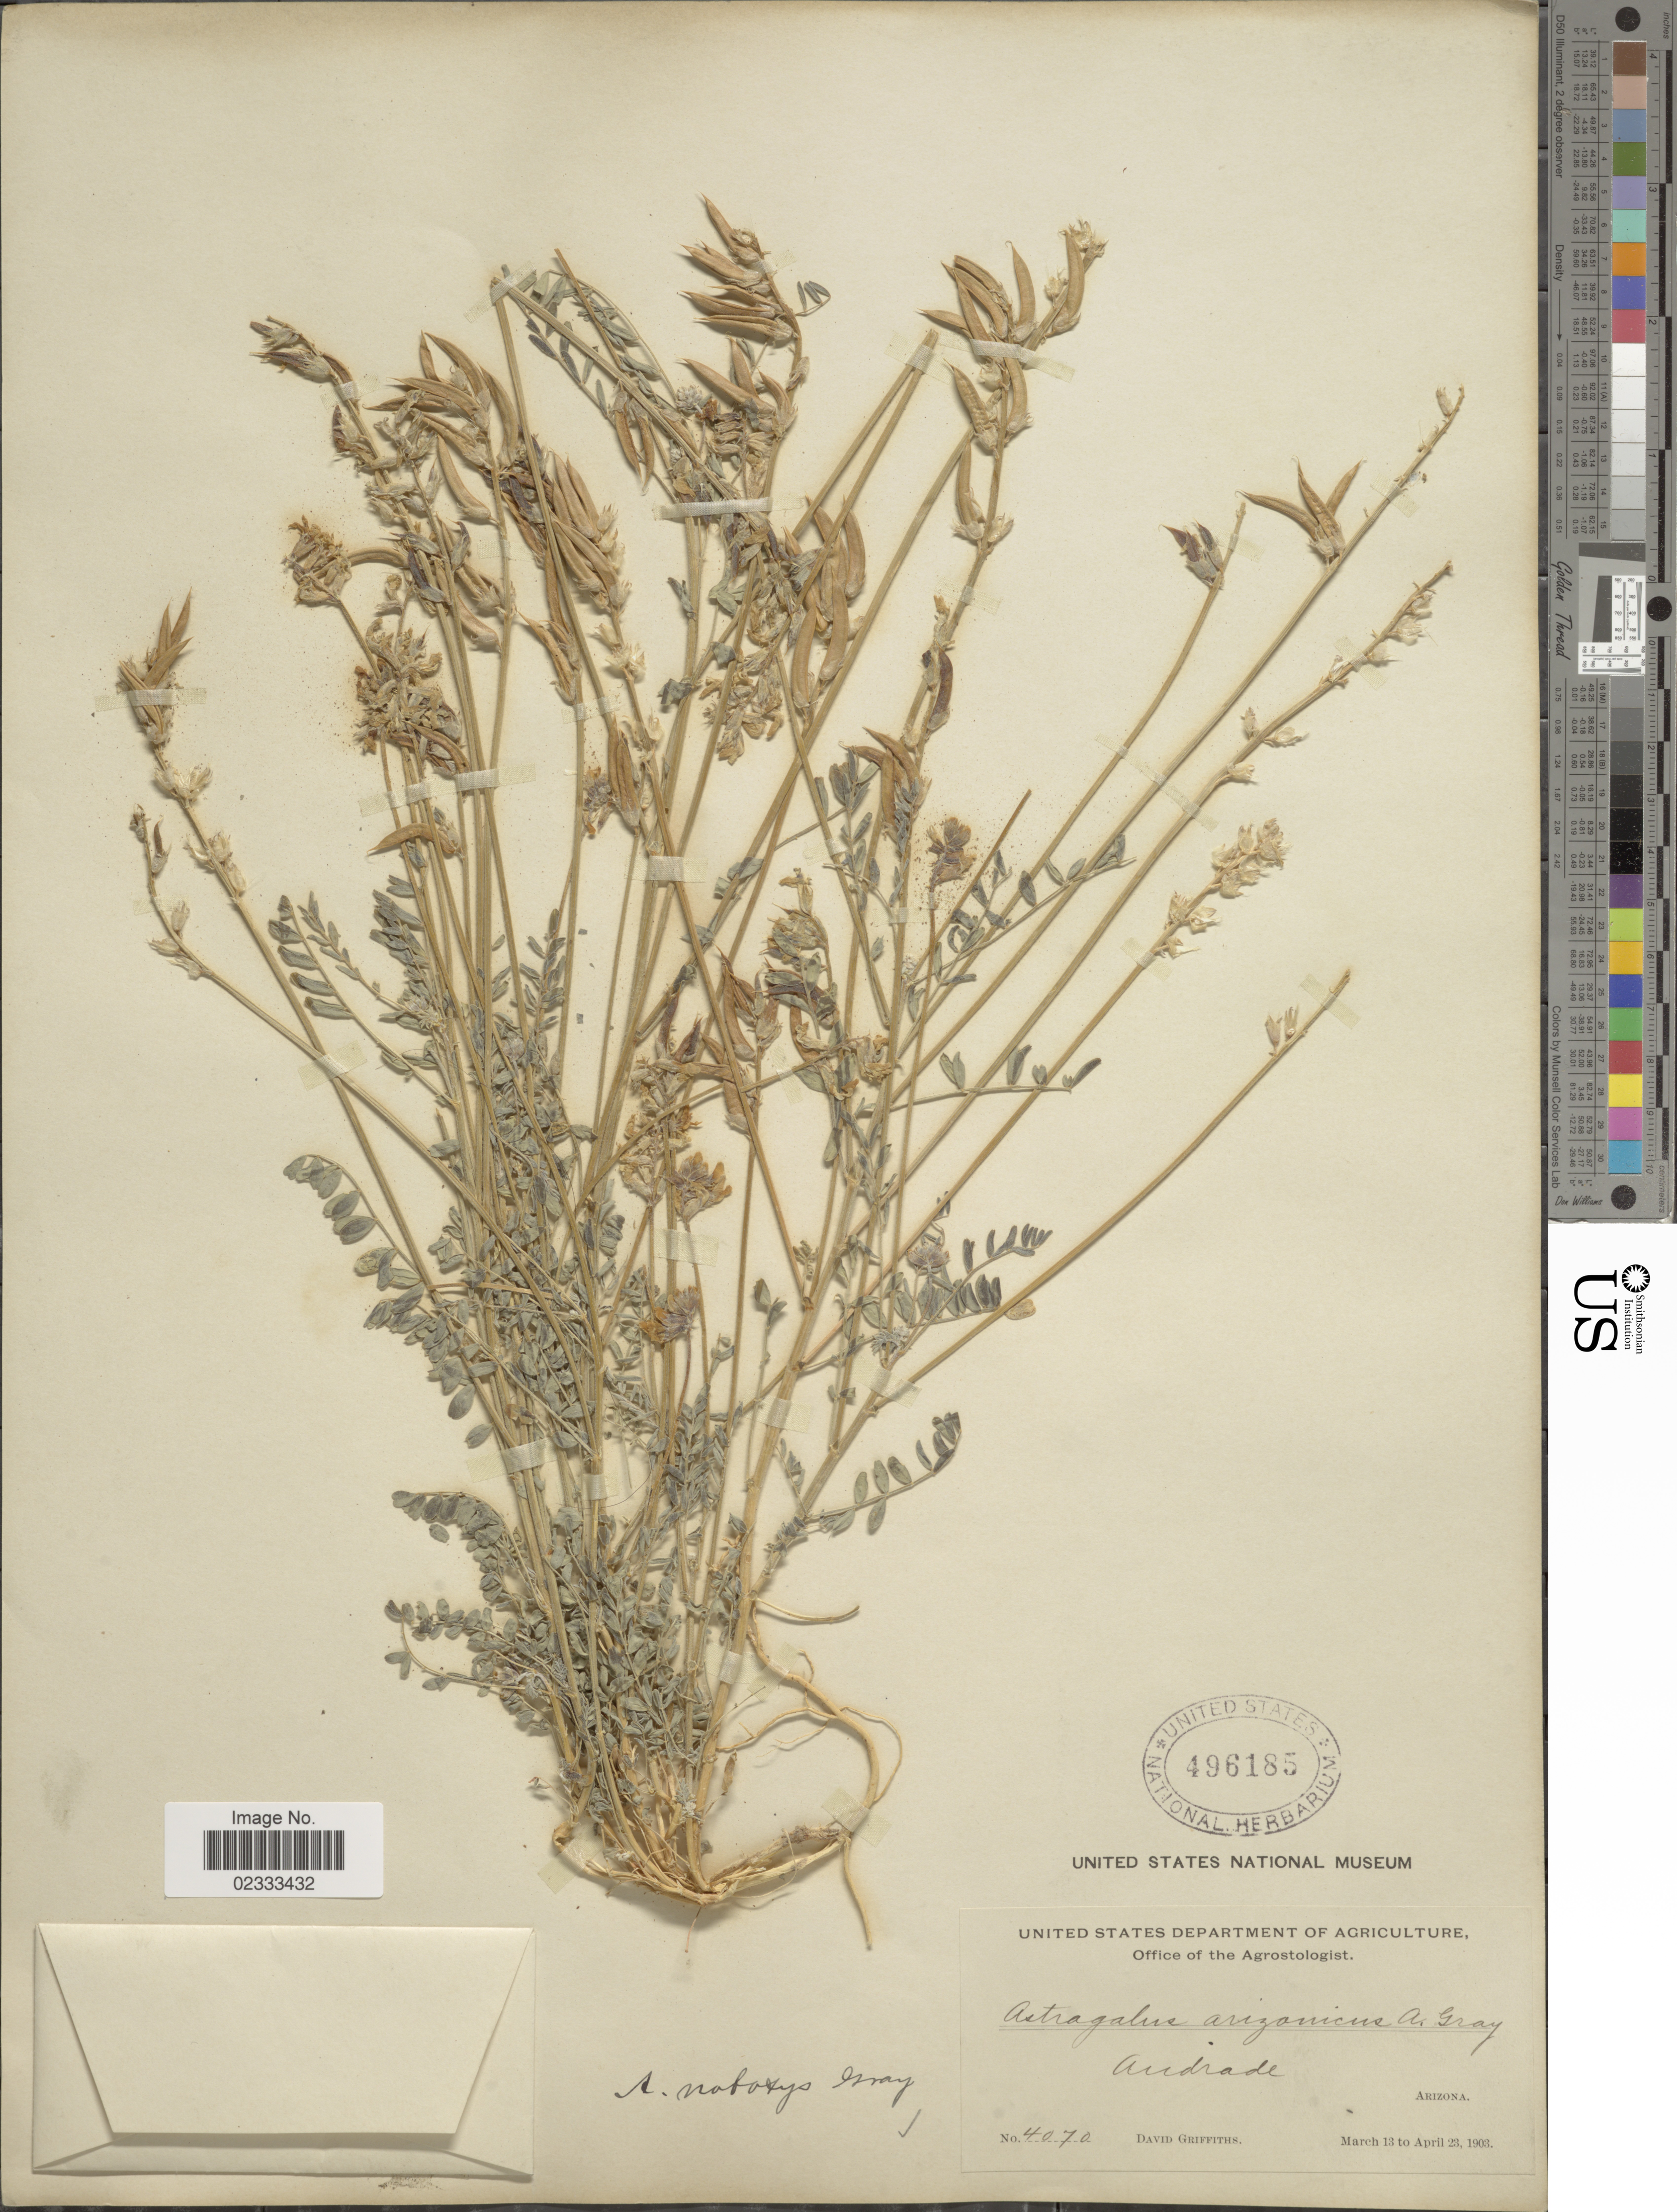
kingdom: Plantae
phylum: Tracheophyta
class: Magnoliopsida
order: Fabales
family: Fabaceae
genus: Astragalus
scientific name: Astragalus nothoxys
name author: A. Gray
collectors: D. Griffiths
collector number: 4070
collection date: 1903-03-13/1903-04-23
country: United States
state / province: Arizona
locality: Andrade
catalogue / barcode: US 496185